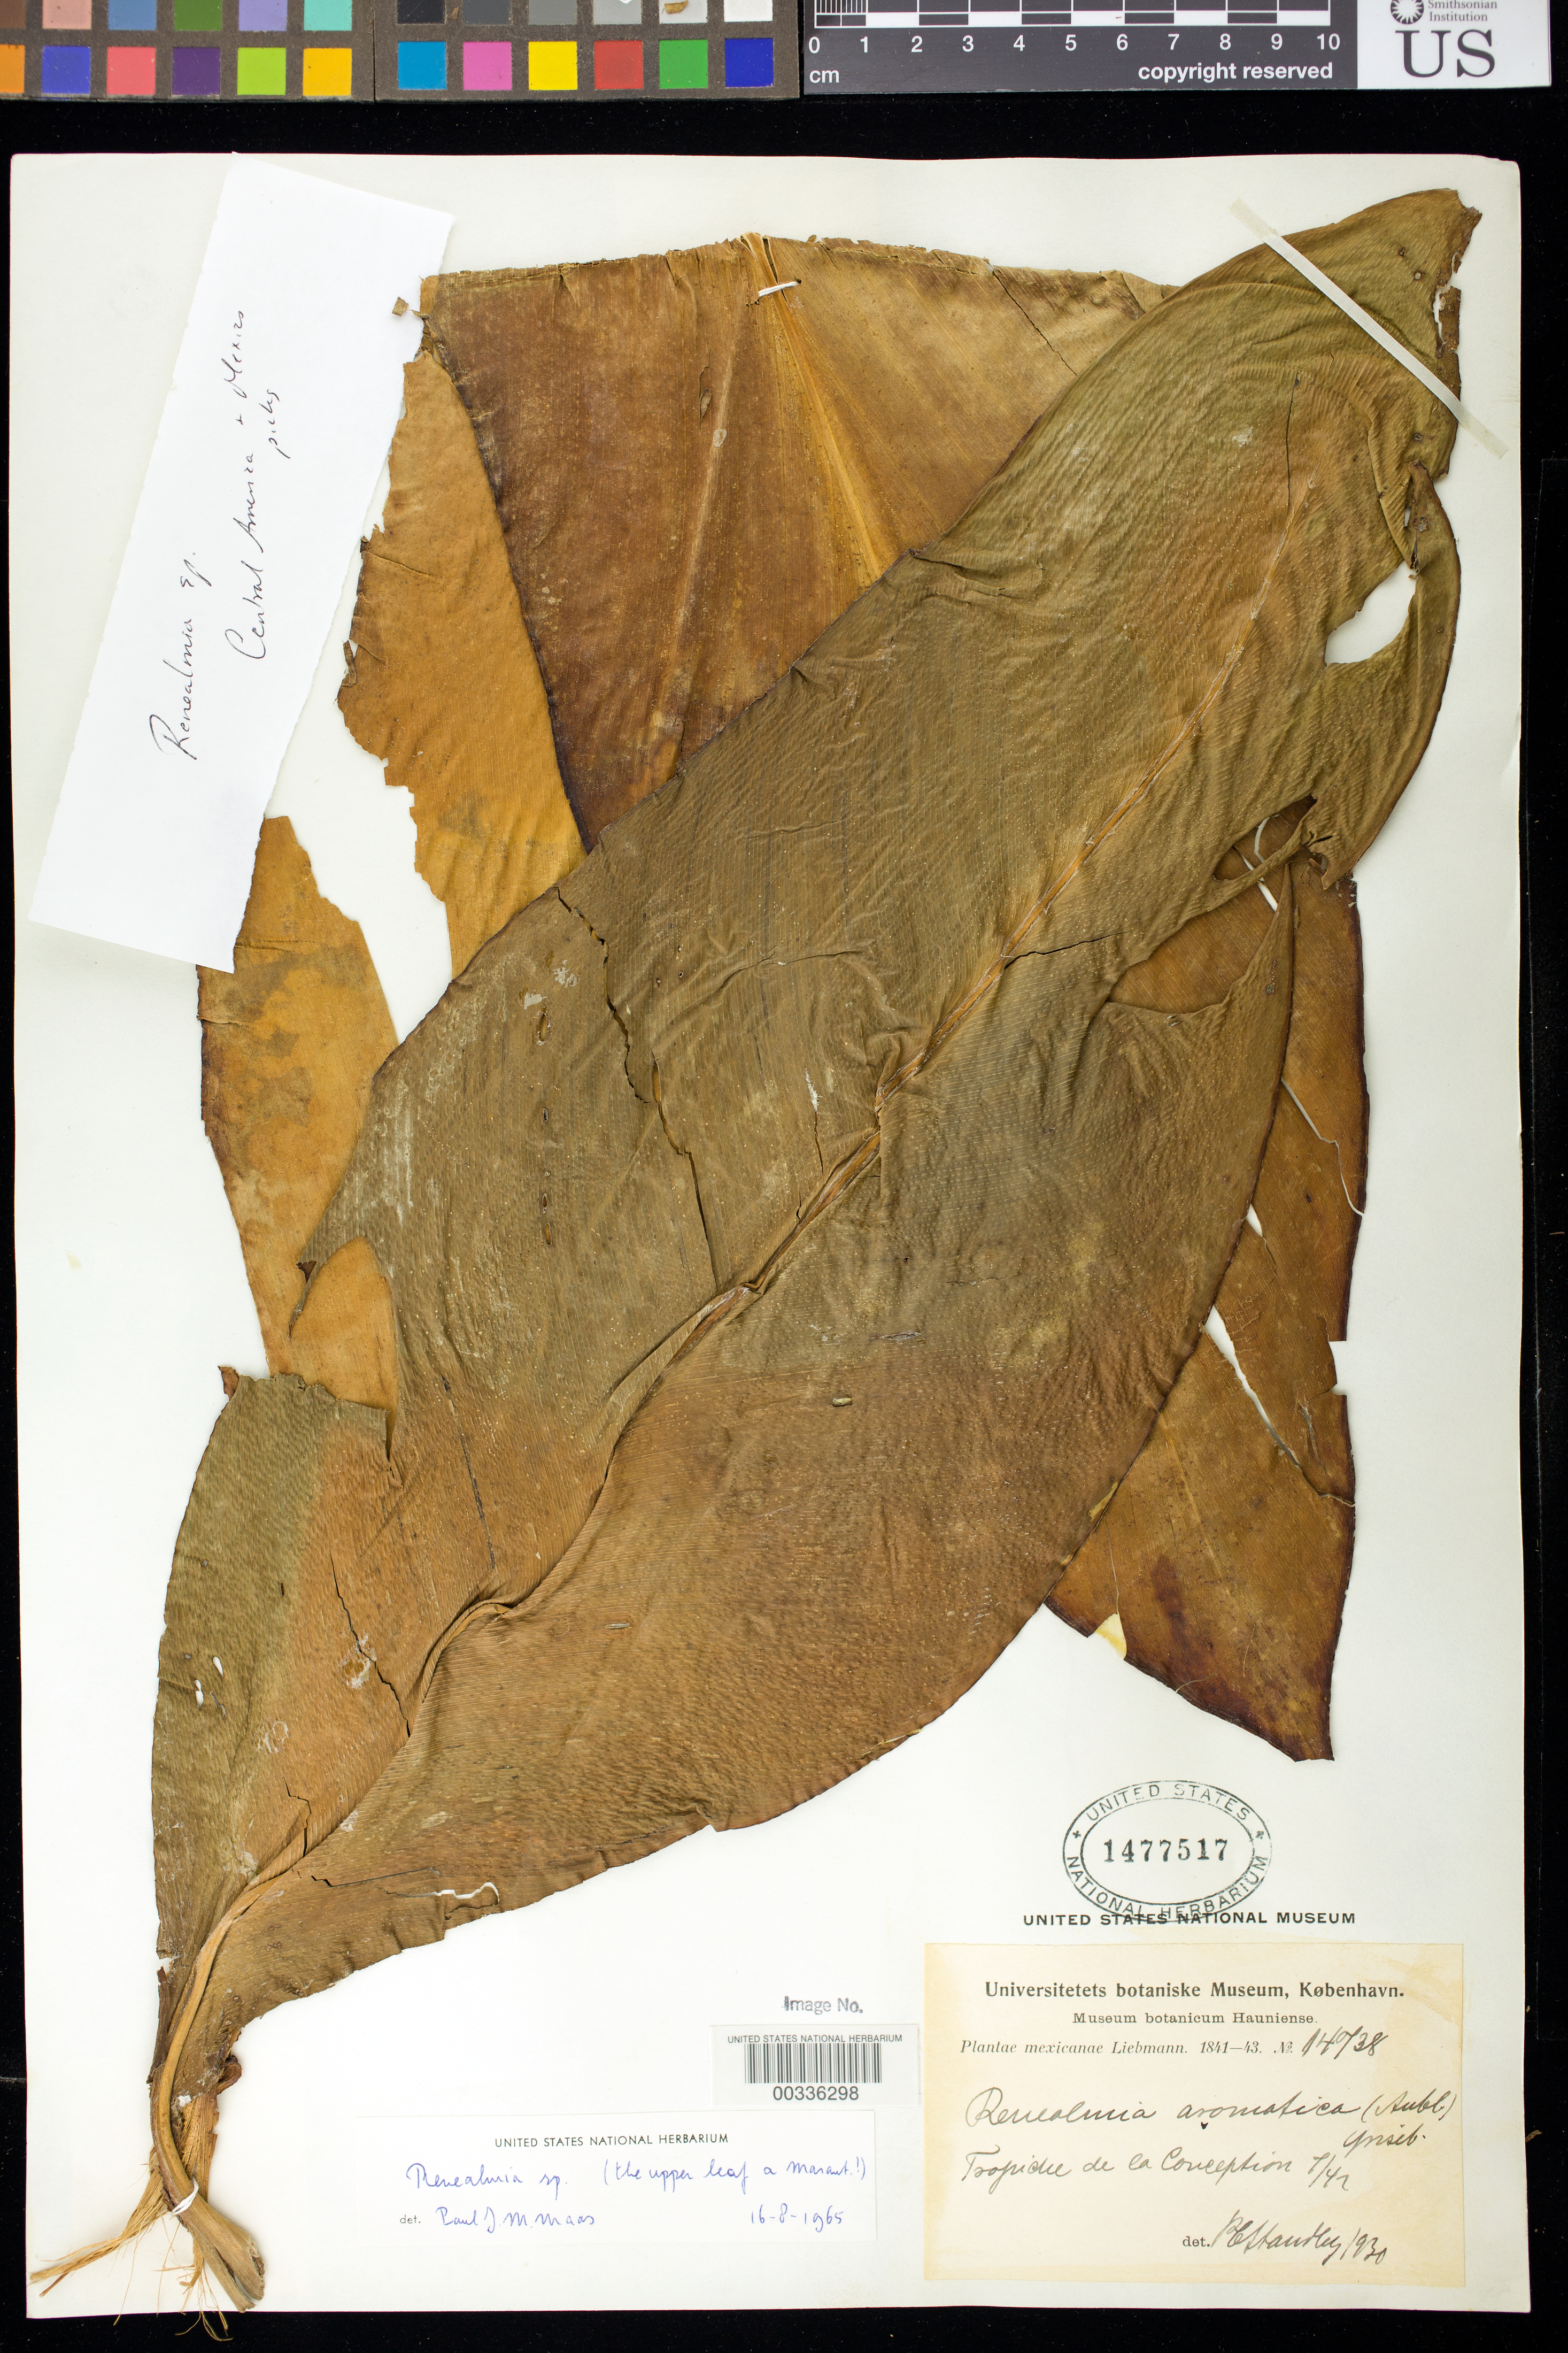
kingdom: Plantae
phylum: Tracheophyta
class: Liliopsida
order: Zingiberales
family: Zingiberaceae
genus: Renealmia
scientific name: Renealmia sp.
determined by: Maas, Paul J. M.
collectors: F. M. Liebmann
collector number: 14738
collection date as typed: Jul 1842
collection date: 1842-07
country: Mexico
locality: Tropidu de la concepcion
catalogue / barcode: US 1477517